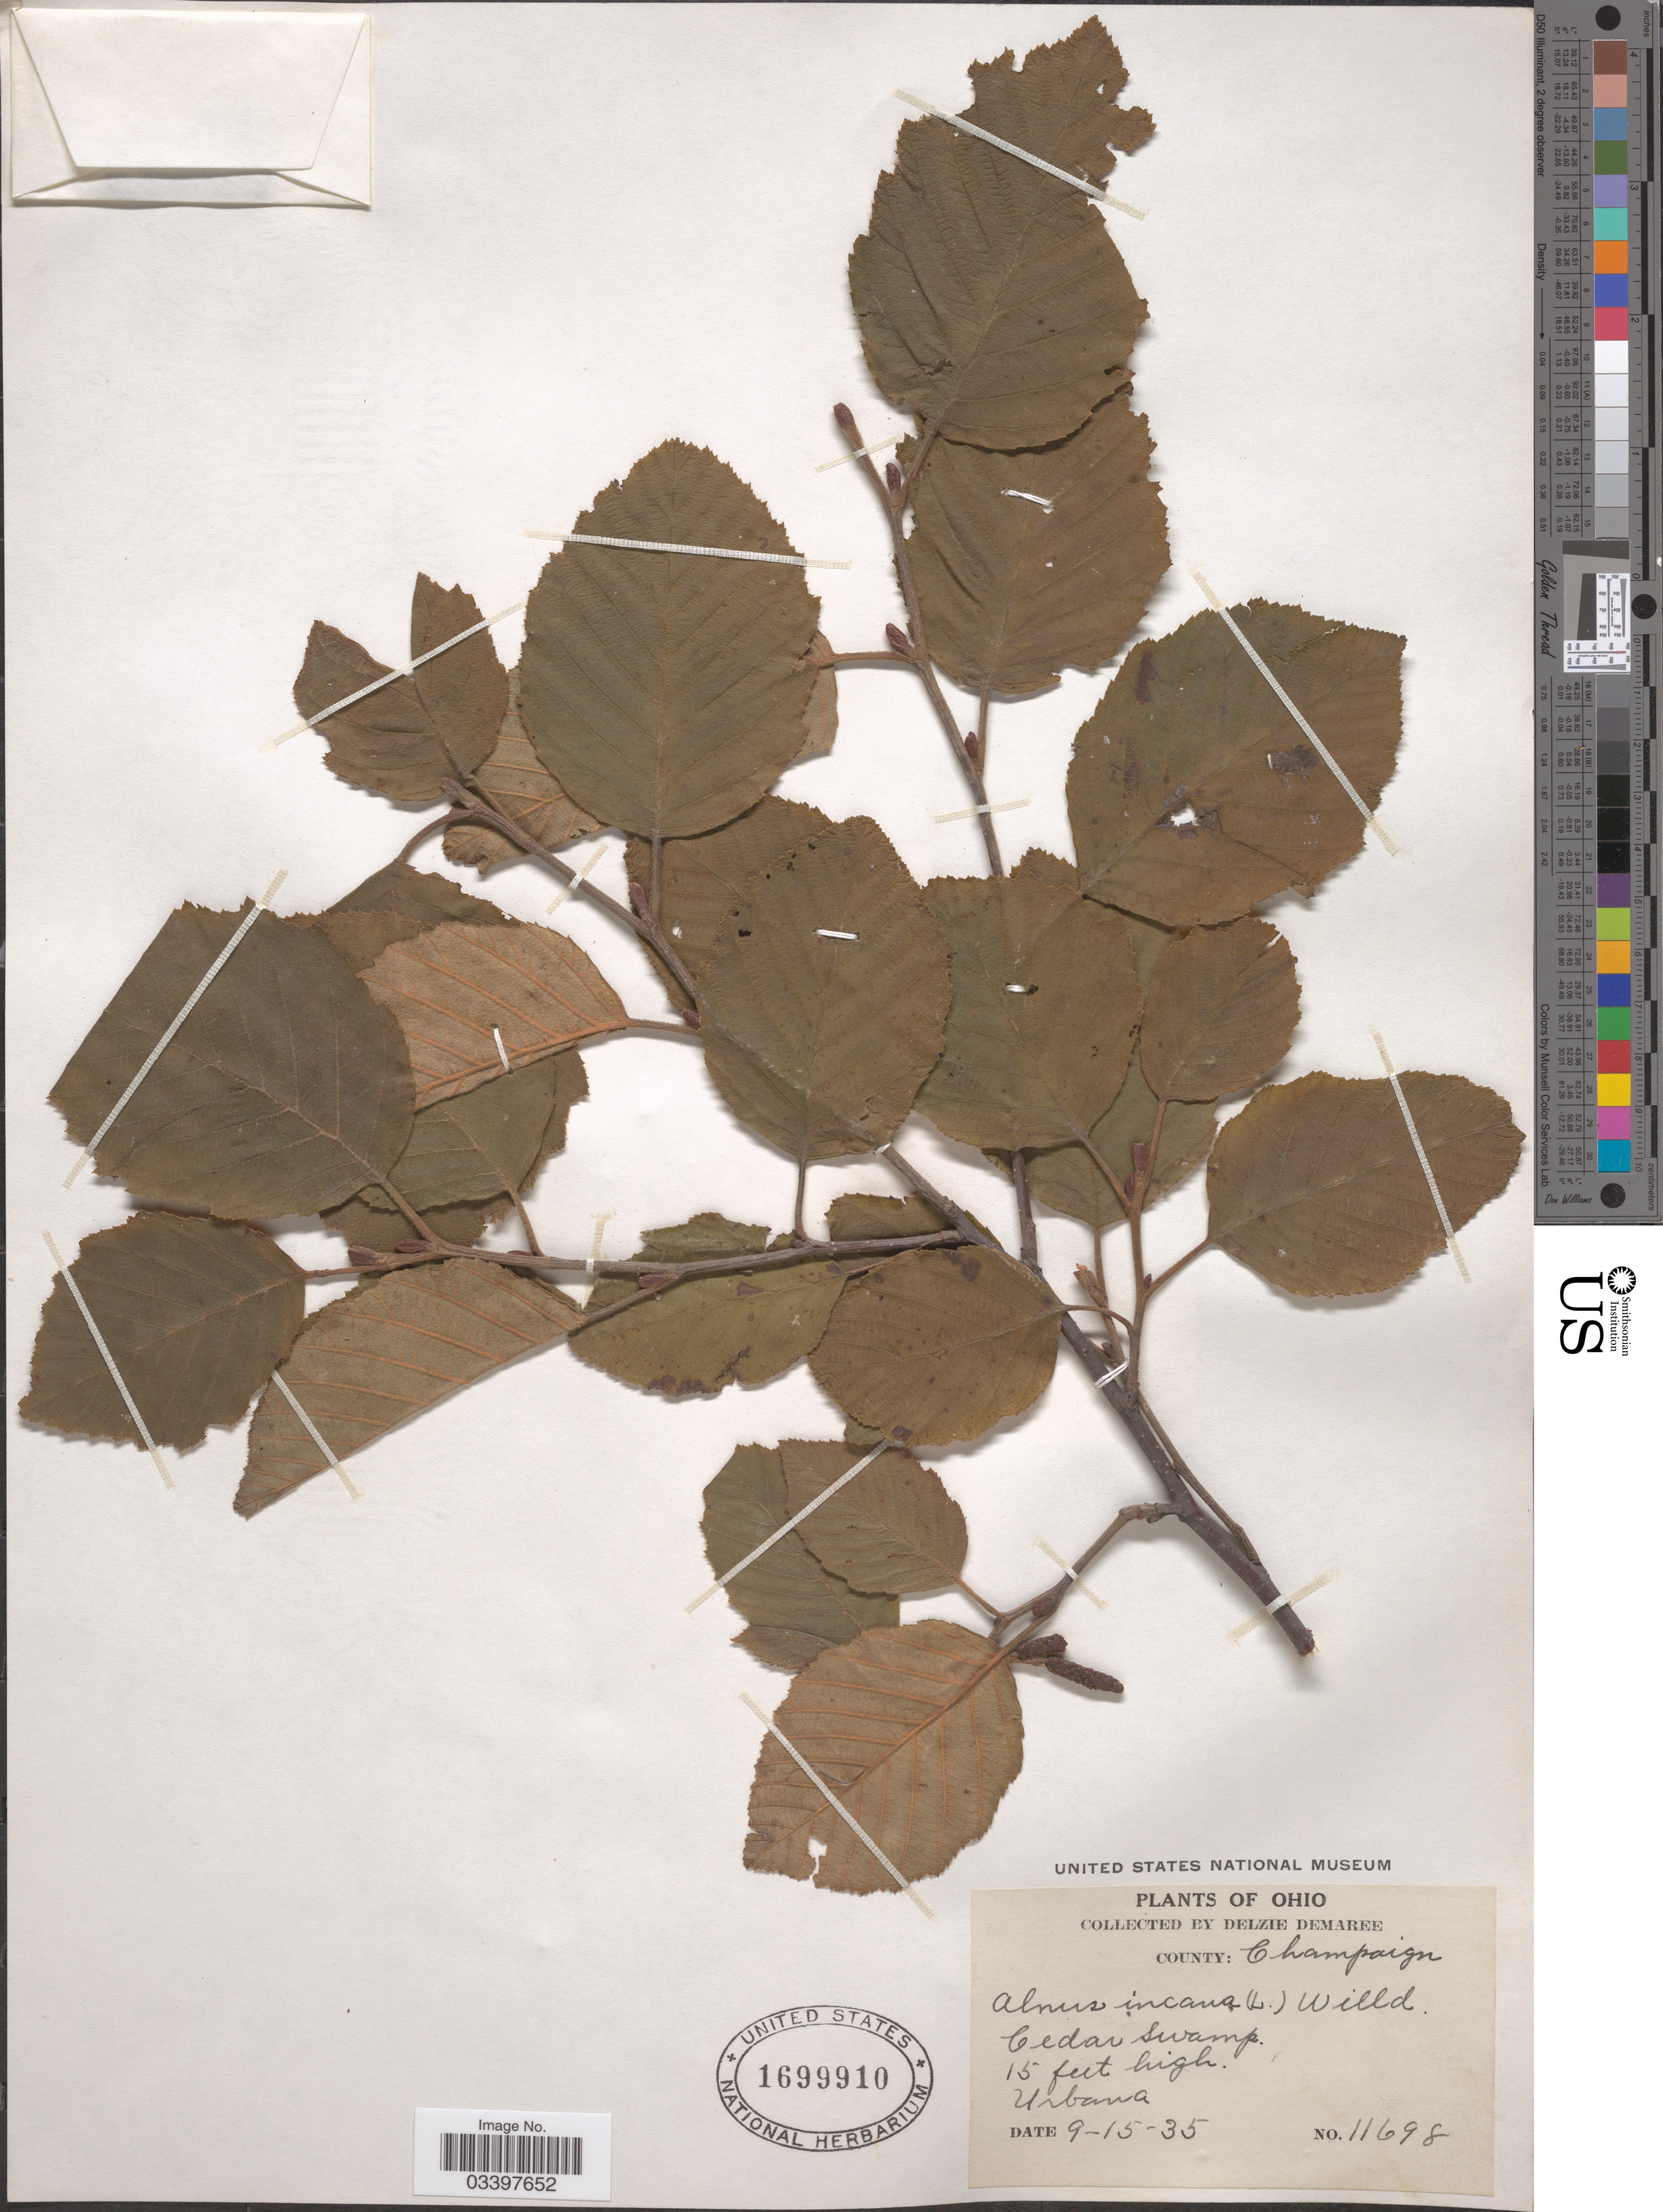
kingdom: Plantae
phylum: Tracheophyta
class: Magnoliopsida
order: Fagales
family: Betulaceae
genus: Alnus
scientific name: Alnus incana subsp. rugosa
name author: (Du Roi) R.T. Clausen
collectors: D. Demaree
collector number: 11698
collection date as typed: Transcribed d/m/y: 15/9/35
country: United States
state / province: Ohio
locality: County: Champaign. Cedar Swamp. Urbana.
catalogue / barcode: US 1699910